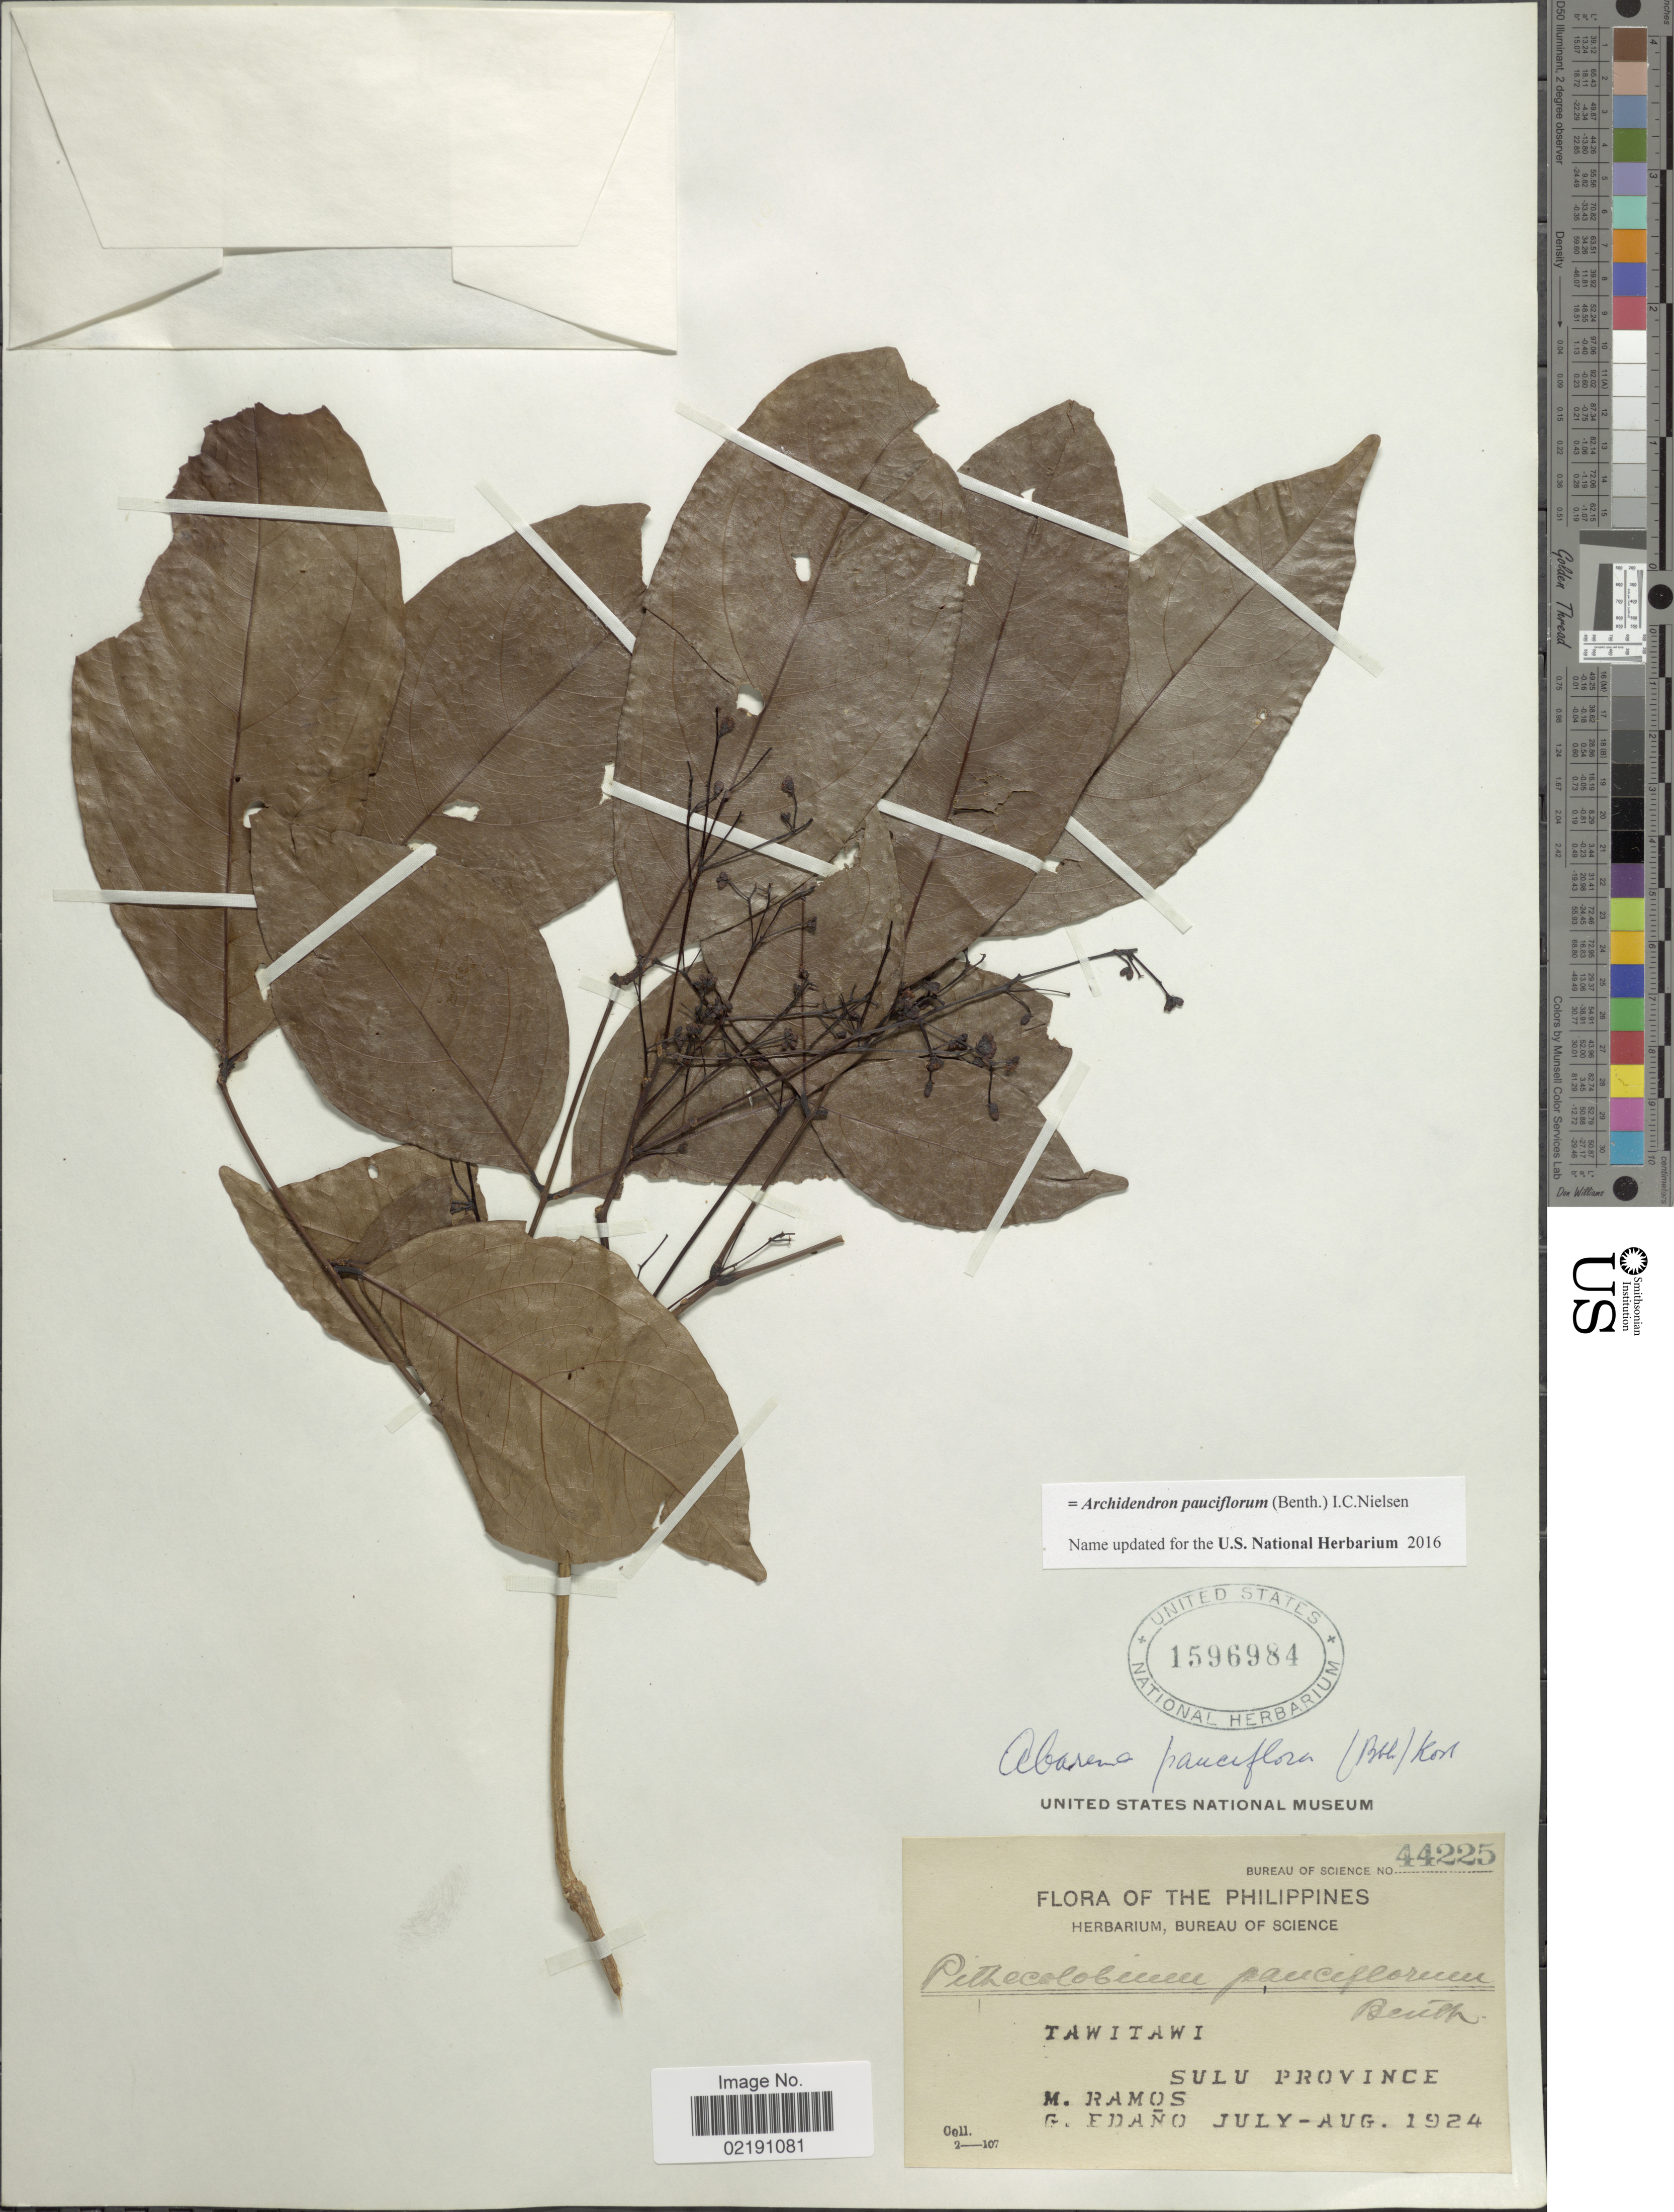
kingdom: Plantae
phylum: Tracheophyta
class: Magnoliopsida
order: Fabales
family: Fabaceae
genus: Archidendron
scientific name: Archidendron pauciflorum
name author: (Benth.) I.C. Nielsen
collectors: M. Ramos & G. Edaño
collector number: Bureau of Science 44225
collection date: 1924-07/1924-08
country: Philippines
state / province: Muslim Mindanao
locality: Tawitawi. Sulu Province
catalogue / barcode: US 1596984